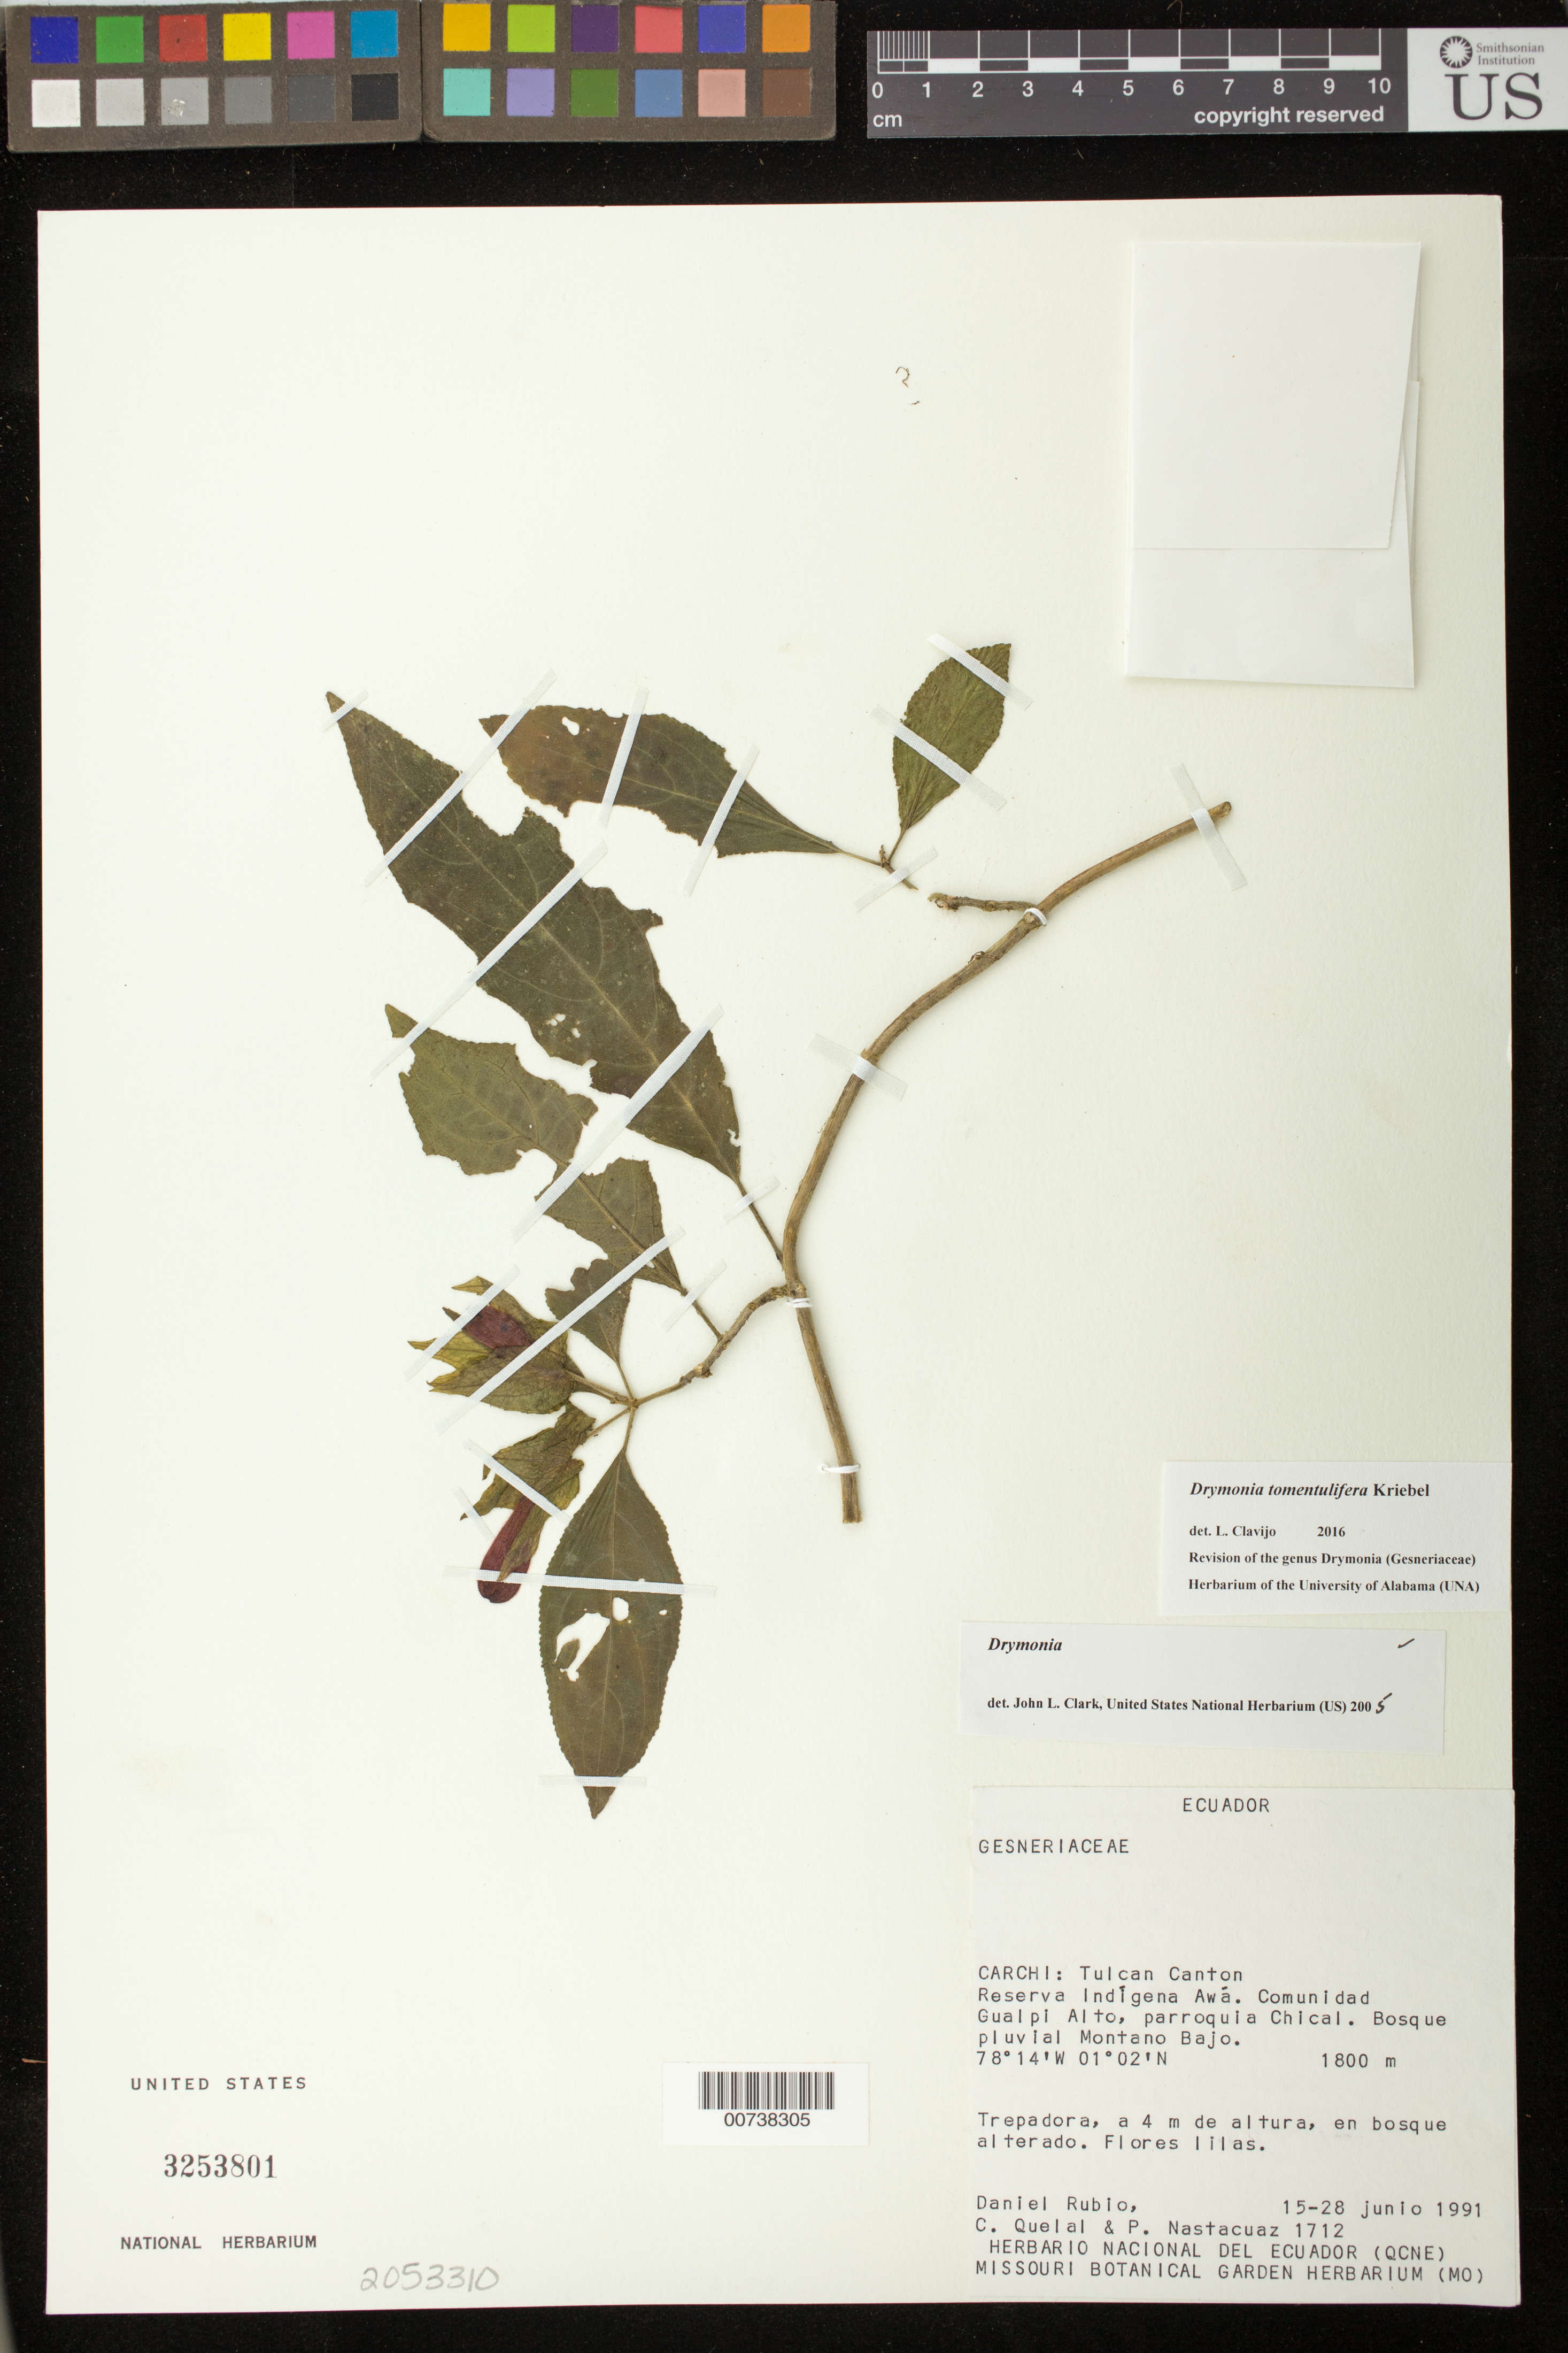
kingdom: Plantae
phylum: Tracheophyta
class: Magnoliopsida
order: Lamiales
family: Gesneriaceae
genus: Drymonia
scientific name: Drymonia tomentulifera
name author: Kriebel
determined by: Clavijo, L.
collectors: D. Rubio, C. Quelal & F. Nastacuáz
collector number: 1712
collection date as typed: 15-28 Jun 1991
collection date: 1991-06-15/1991-06-28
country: Ecuador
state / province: Carchi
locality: Tulcan Canton. Reserva Inígena Awá. Comunidad Gualpi Alto, parroquia Chical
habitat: Bosque pluvial Montano Bajo, en bosque alterado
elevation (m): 1800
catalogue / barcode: US 3253801